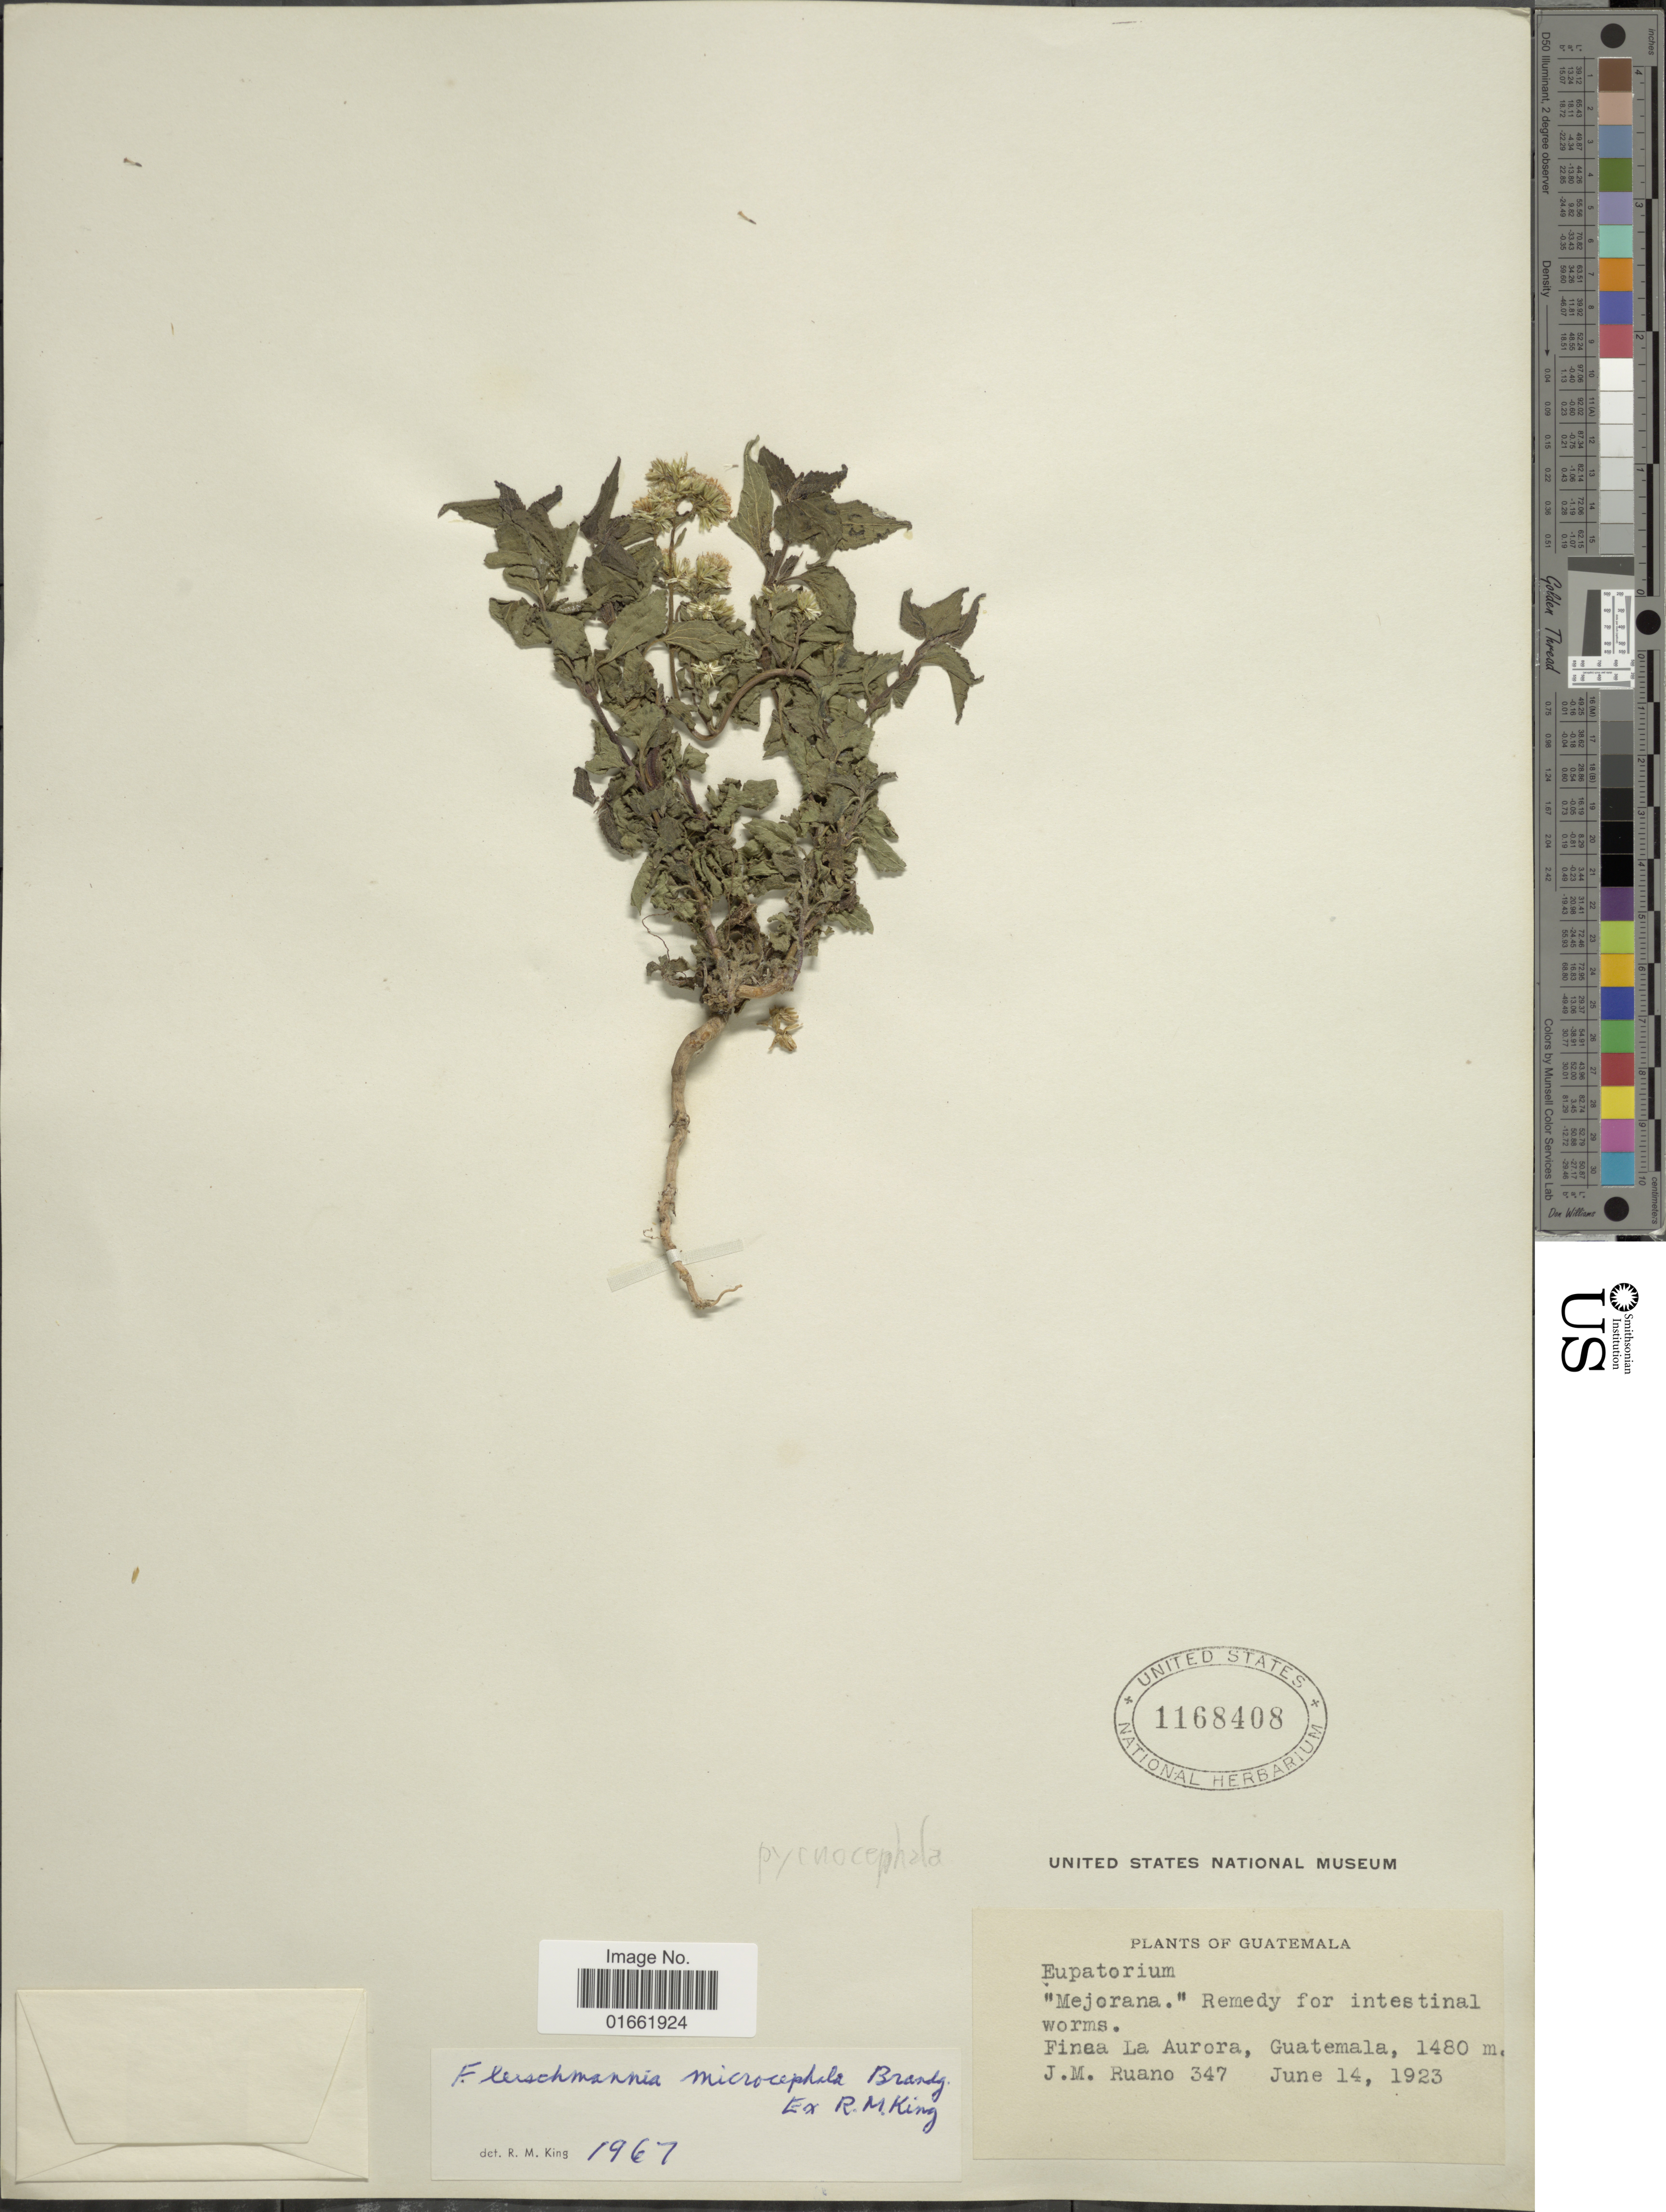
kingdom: Plantae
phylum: Tracheophyta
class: Magnoliopsida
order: Asterales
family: Asteraceae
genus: Fleischmannia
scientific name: Fleischmannia pycnocephala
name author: (Less.) R.M. King & H. Rob.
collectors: M. Ruano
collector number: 347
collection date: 1923-06-14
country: Guatemala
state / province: Guatemala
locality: Finca La Aurora, Guatemala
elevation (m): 1480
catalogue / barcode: US 1168408